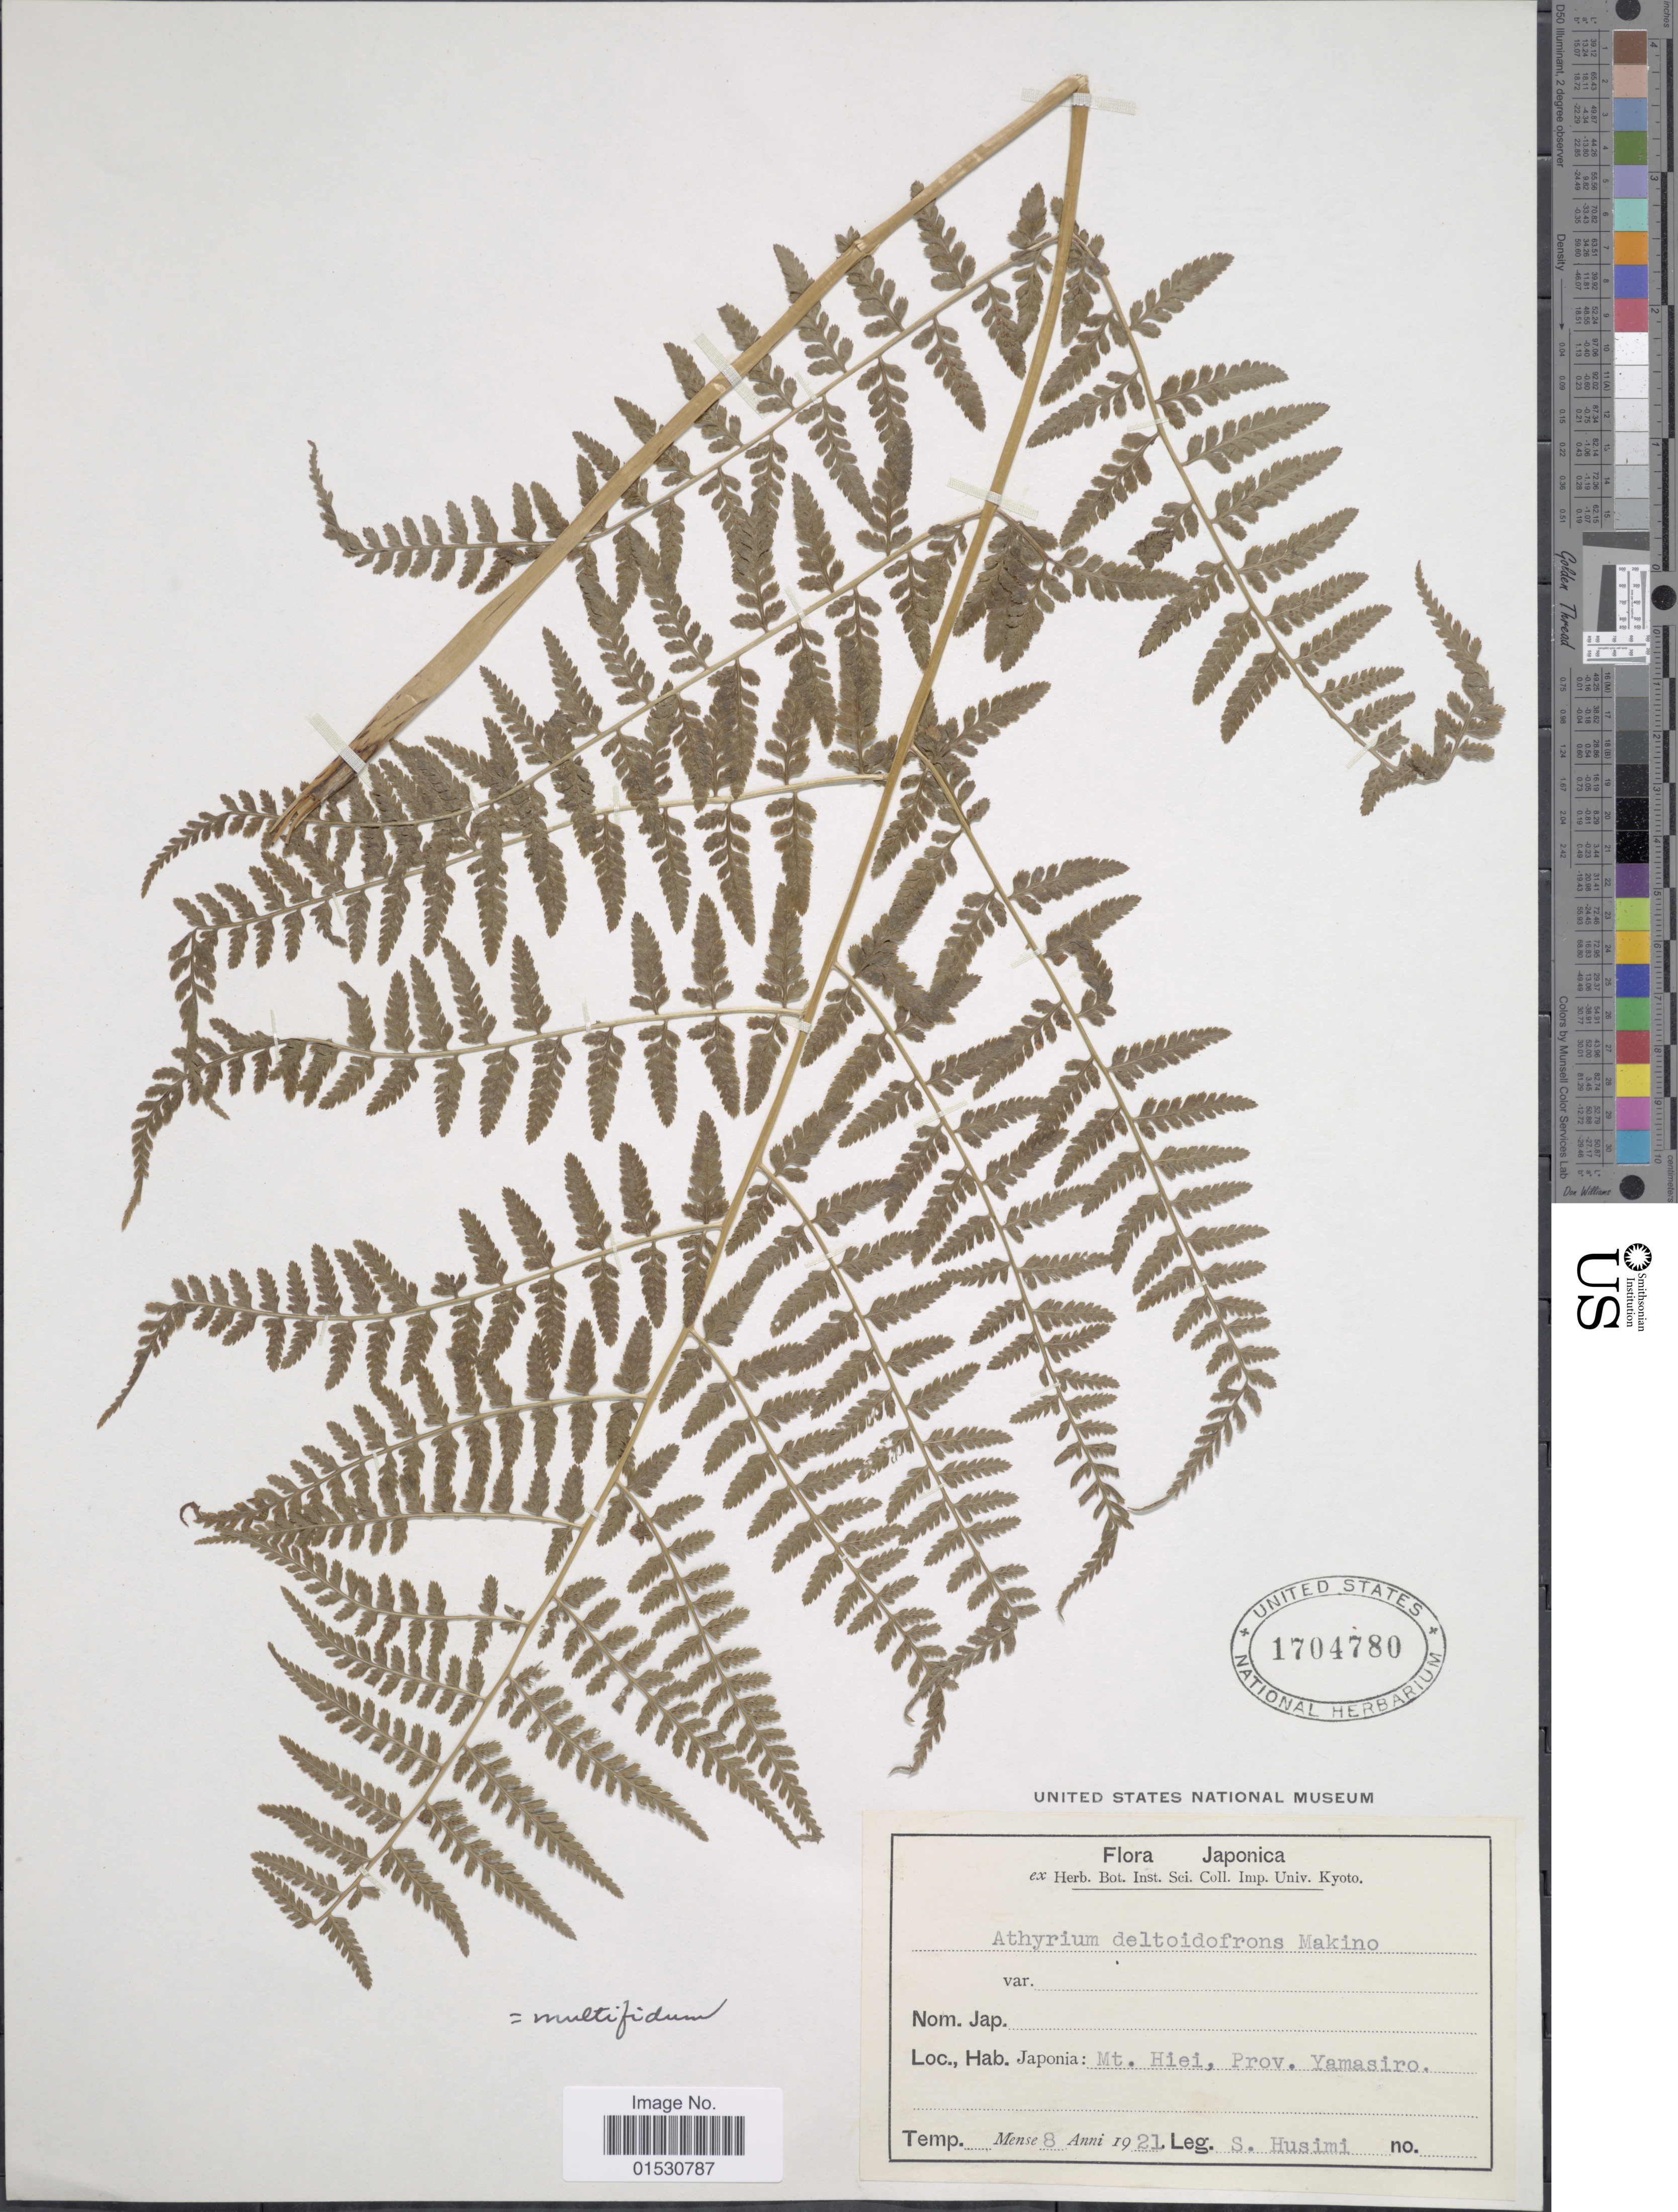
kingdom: Plantae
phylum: Tracheophyta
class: Polypodiopsida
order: Polypodiales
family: Athyriaceae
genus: Athyrium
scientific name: Athyrium multifidum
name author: Rosenst.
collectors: S. Husimi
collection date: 1921-08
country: Japan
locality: Mt. Hiei, Prov. Yamasiro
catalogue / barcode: US 1704780